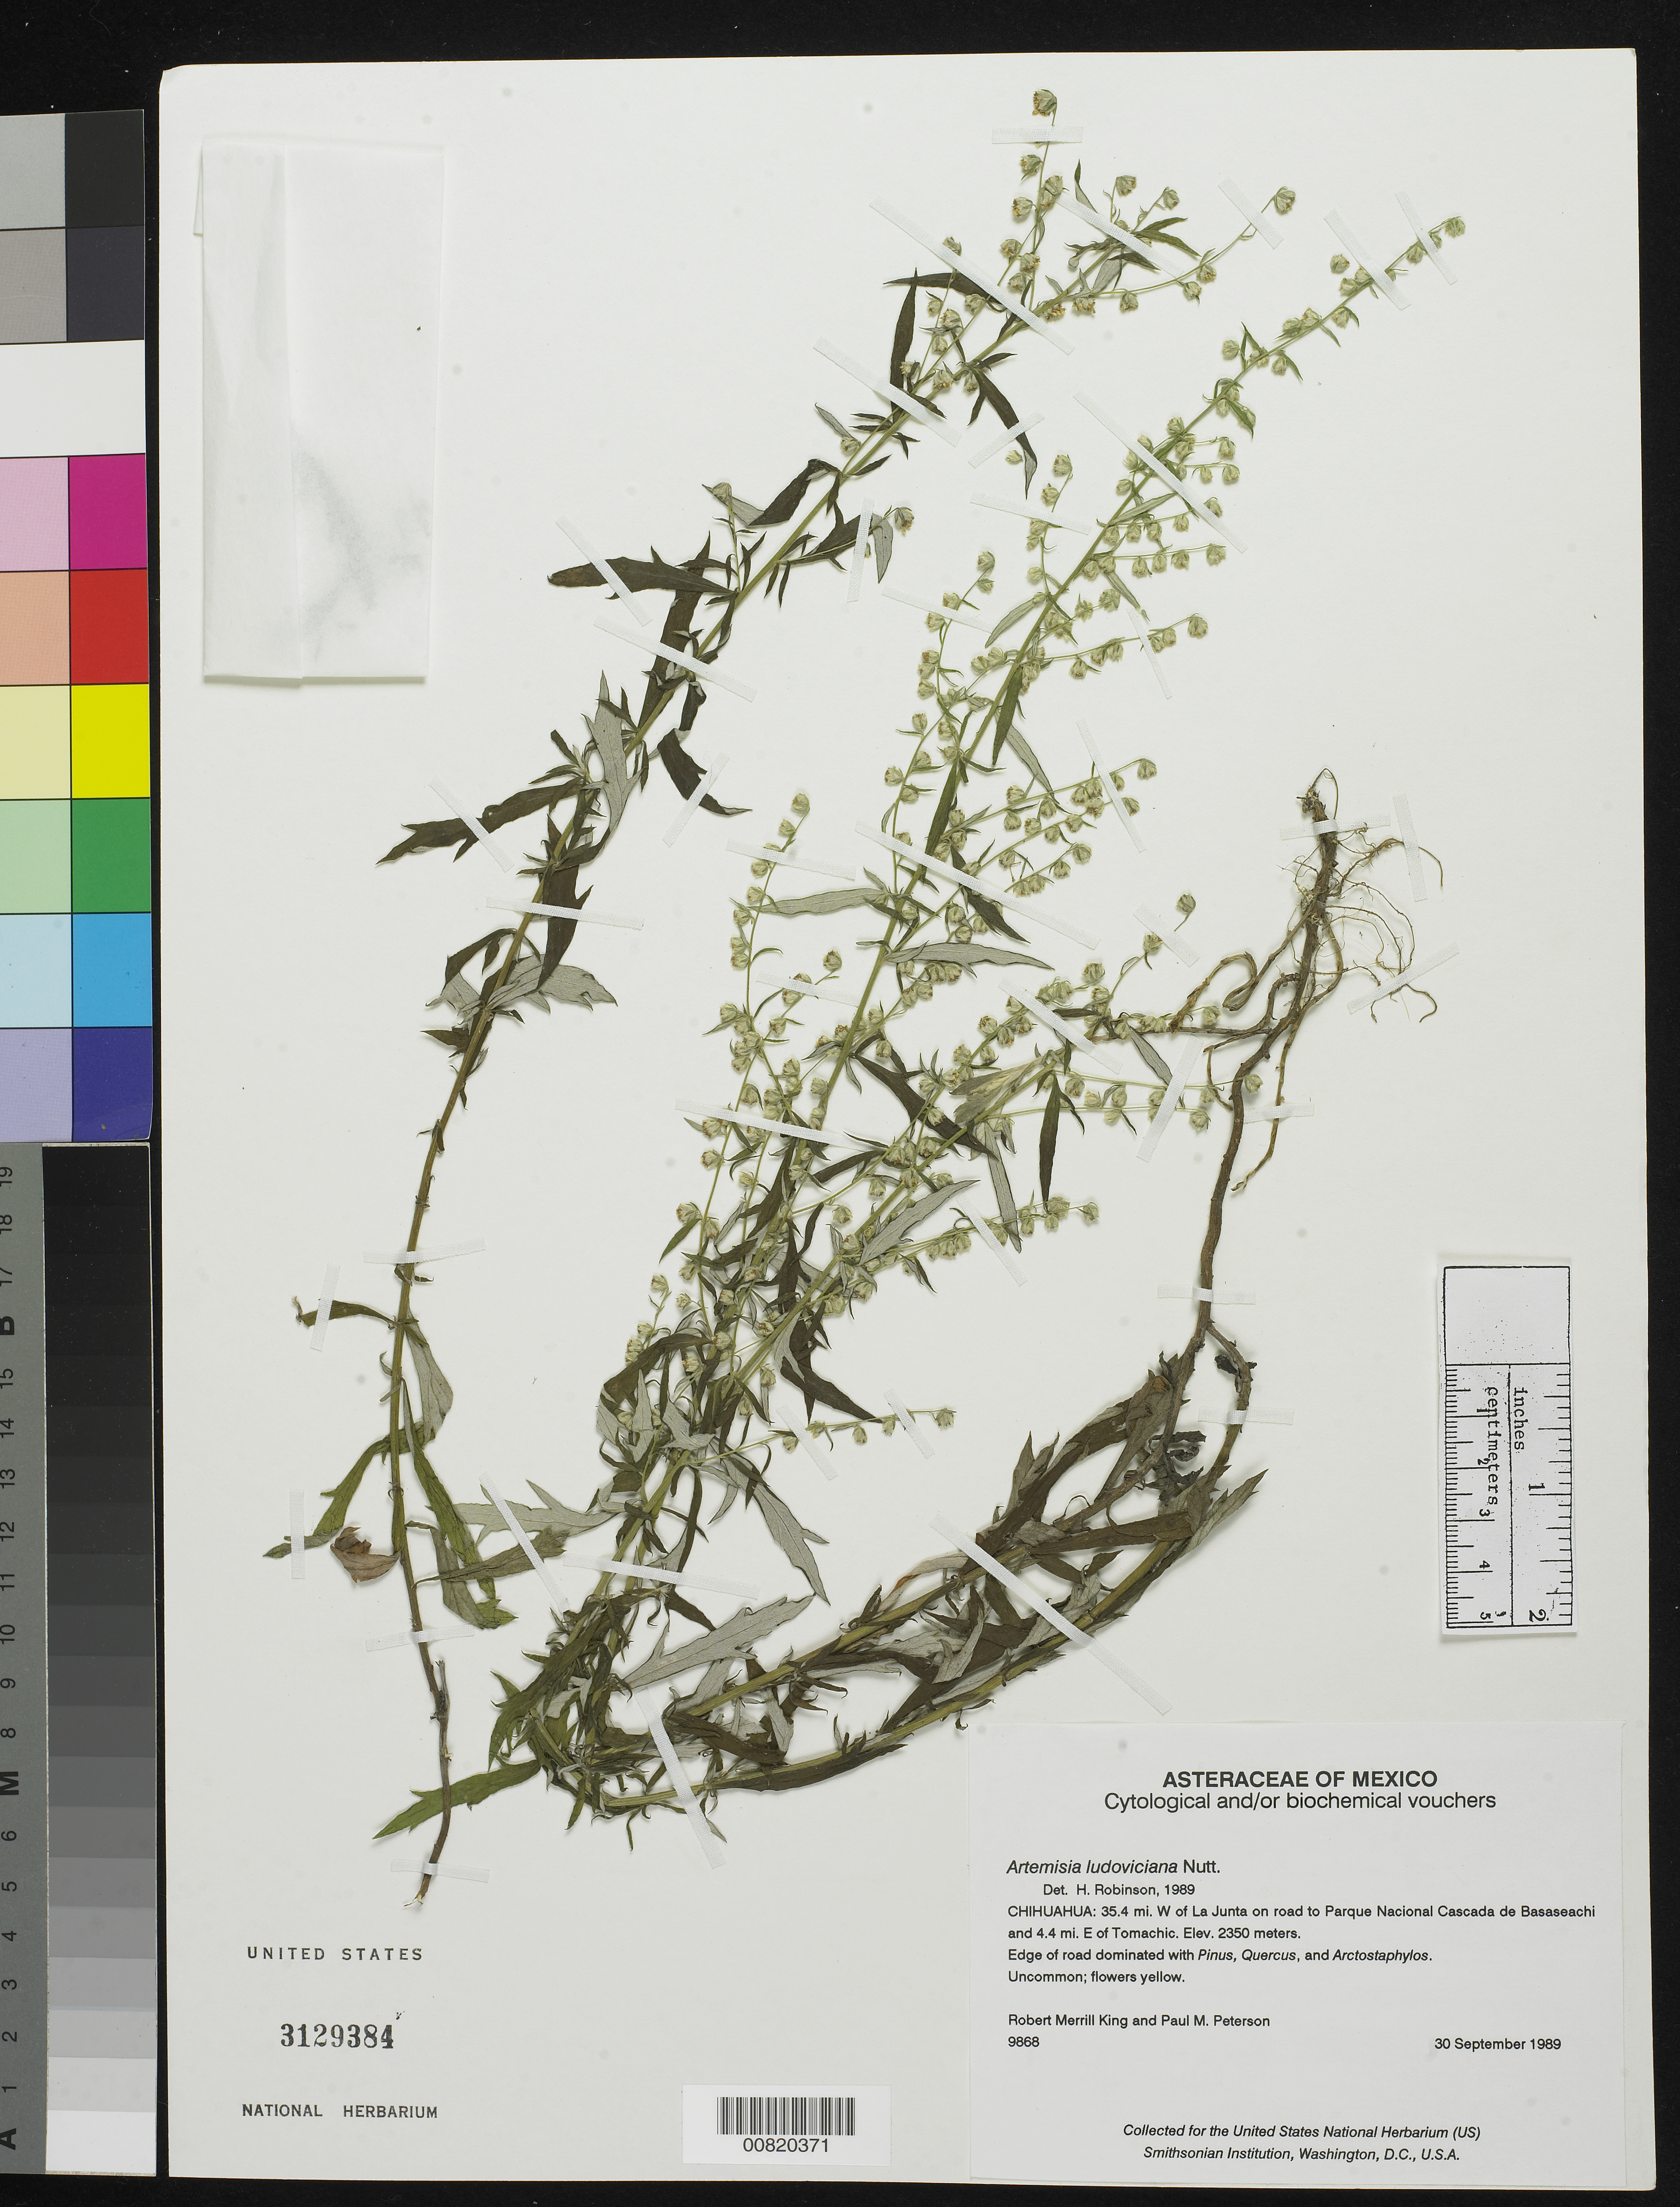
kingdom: Plantae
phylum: Tracheophyta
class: Magnoliopsida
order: Asterales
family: Asteraceae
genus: Artemisia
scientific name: Artemisia ludoviciana subsp. mexicana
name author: (Willd. ex Spreng.) D.D. Keck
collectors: R. M. King & P. M. Peterson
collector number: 9868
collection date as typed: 30 Sep 1989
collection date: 1989-09-30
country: Mexico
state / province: Chihuahua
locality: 35.4mi. W of La Junta on road to Parque Nacional Cascada de Basaseachic and 4.4 mi. E of Tomachic, Chihuahua.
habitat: Edge of road dominated with Pinus, Quercus, and Arctostaphylos.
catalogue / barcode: US 3129384